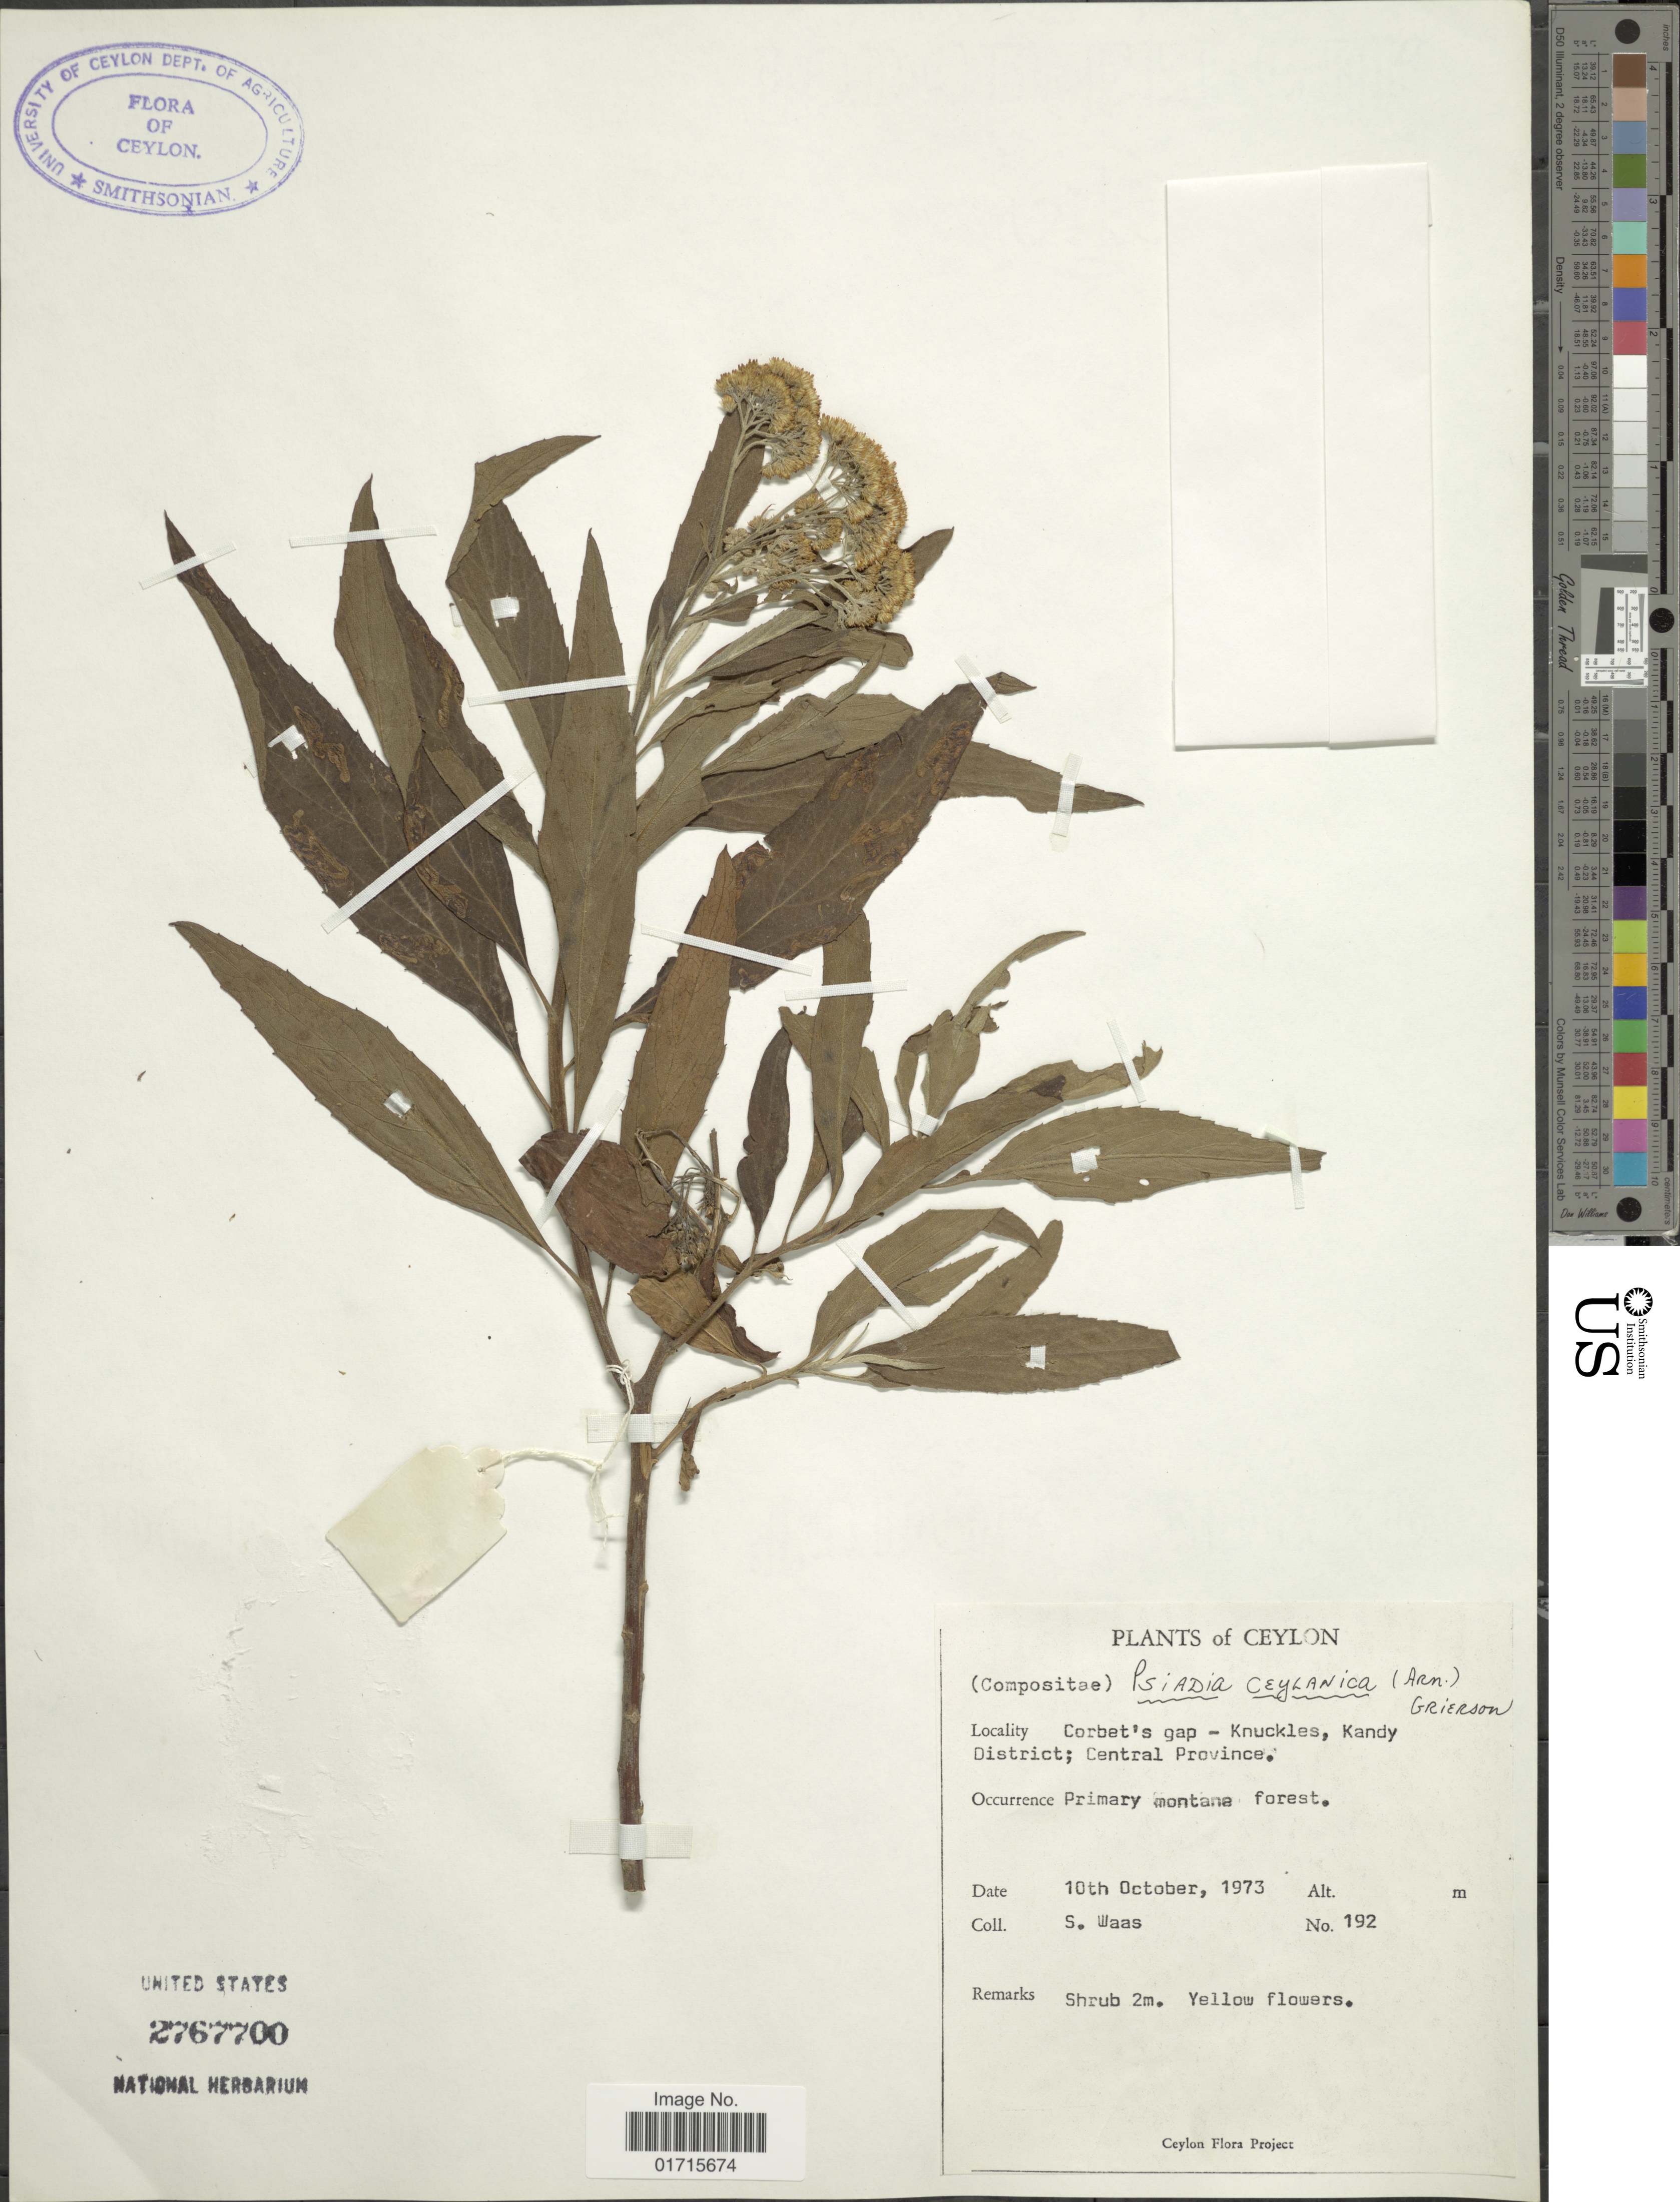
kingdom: Plantae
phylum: Tracheophyta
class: Magnoliopsida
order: Asterales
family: Asteraceae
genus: Psiadia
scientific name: Psiadia ceylanica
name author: (Arn.) Grierson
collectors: S. Waas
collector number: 192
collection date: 1973-10-10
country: Sri Lanka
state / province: Central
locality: Ceylon. Corbet's gap-Knucles, Kandy District; Central Province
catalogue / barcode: US 2767700